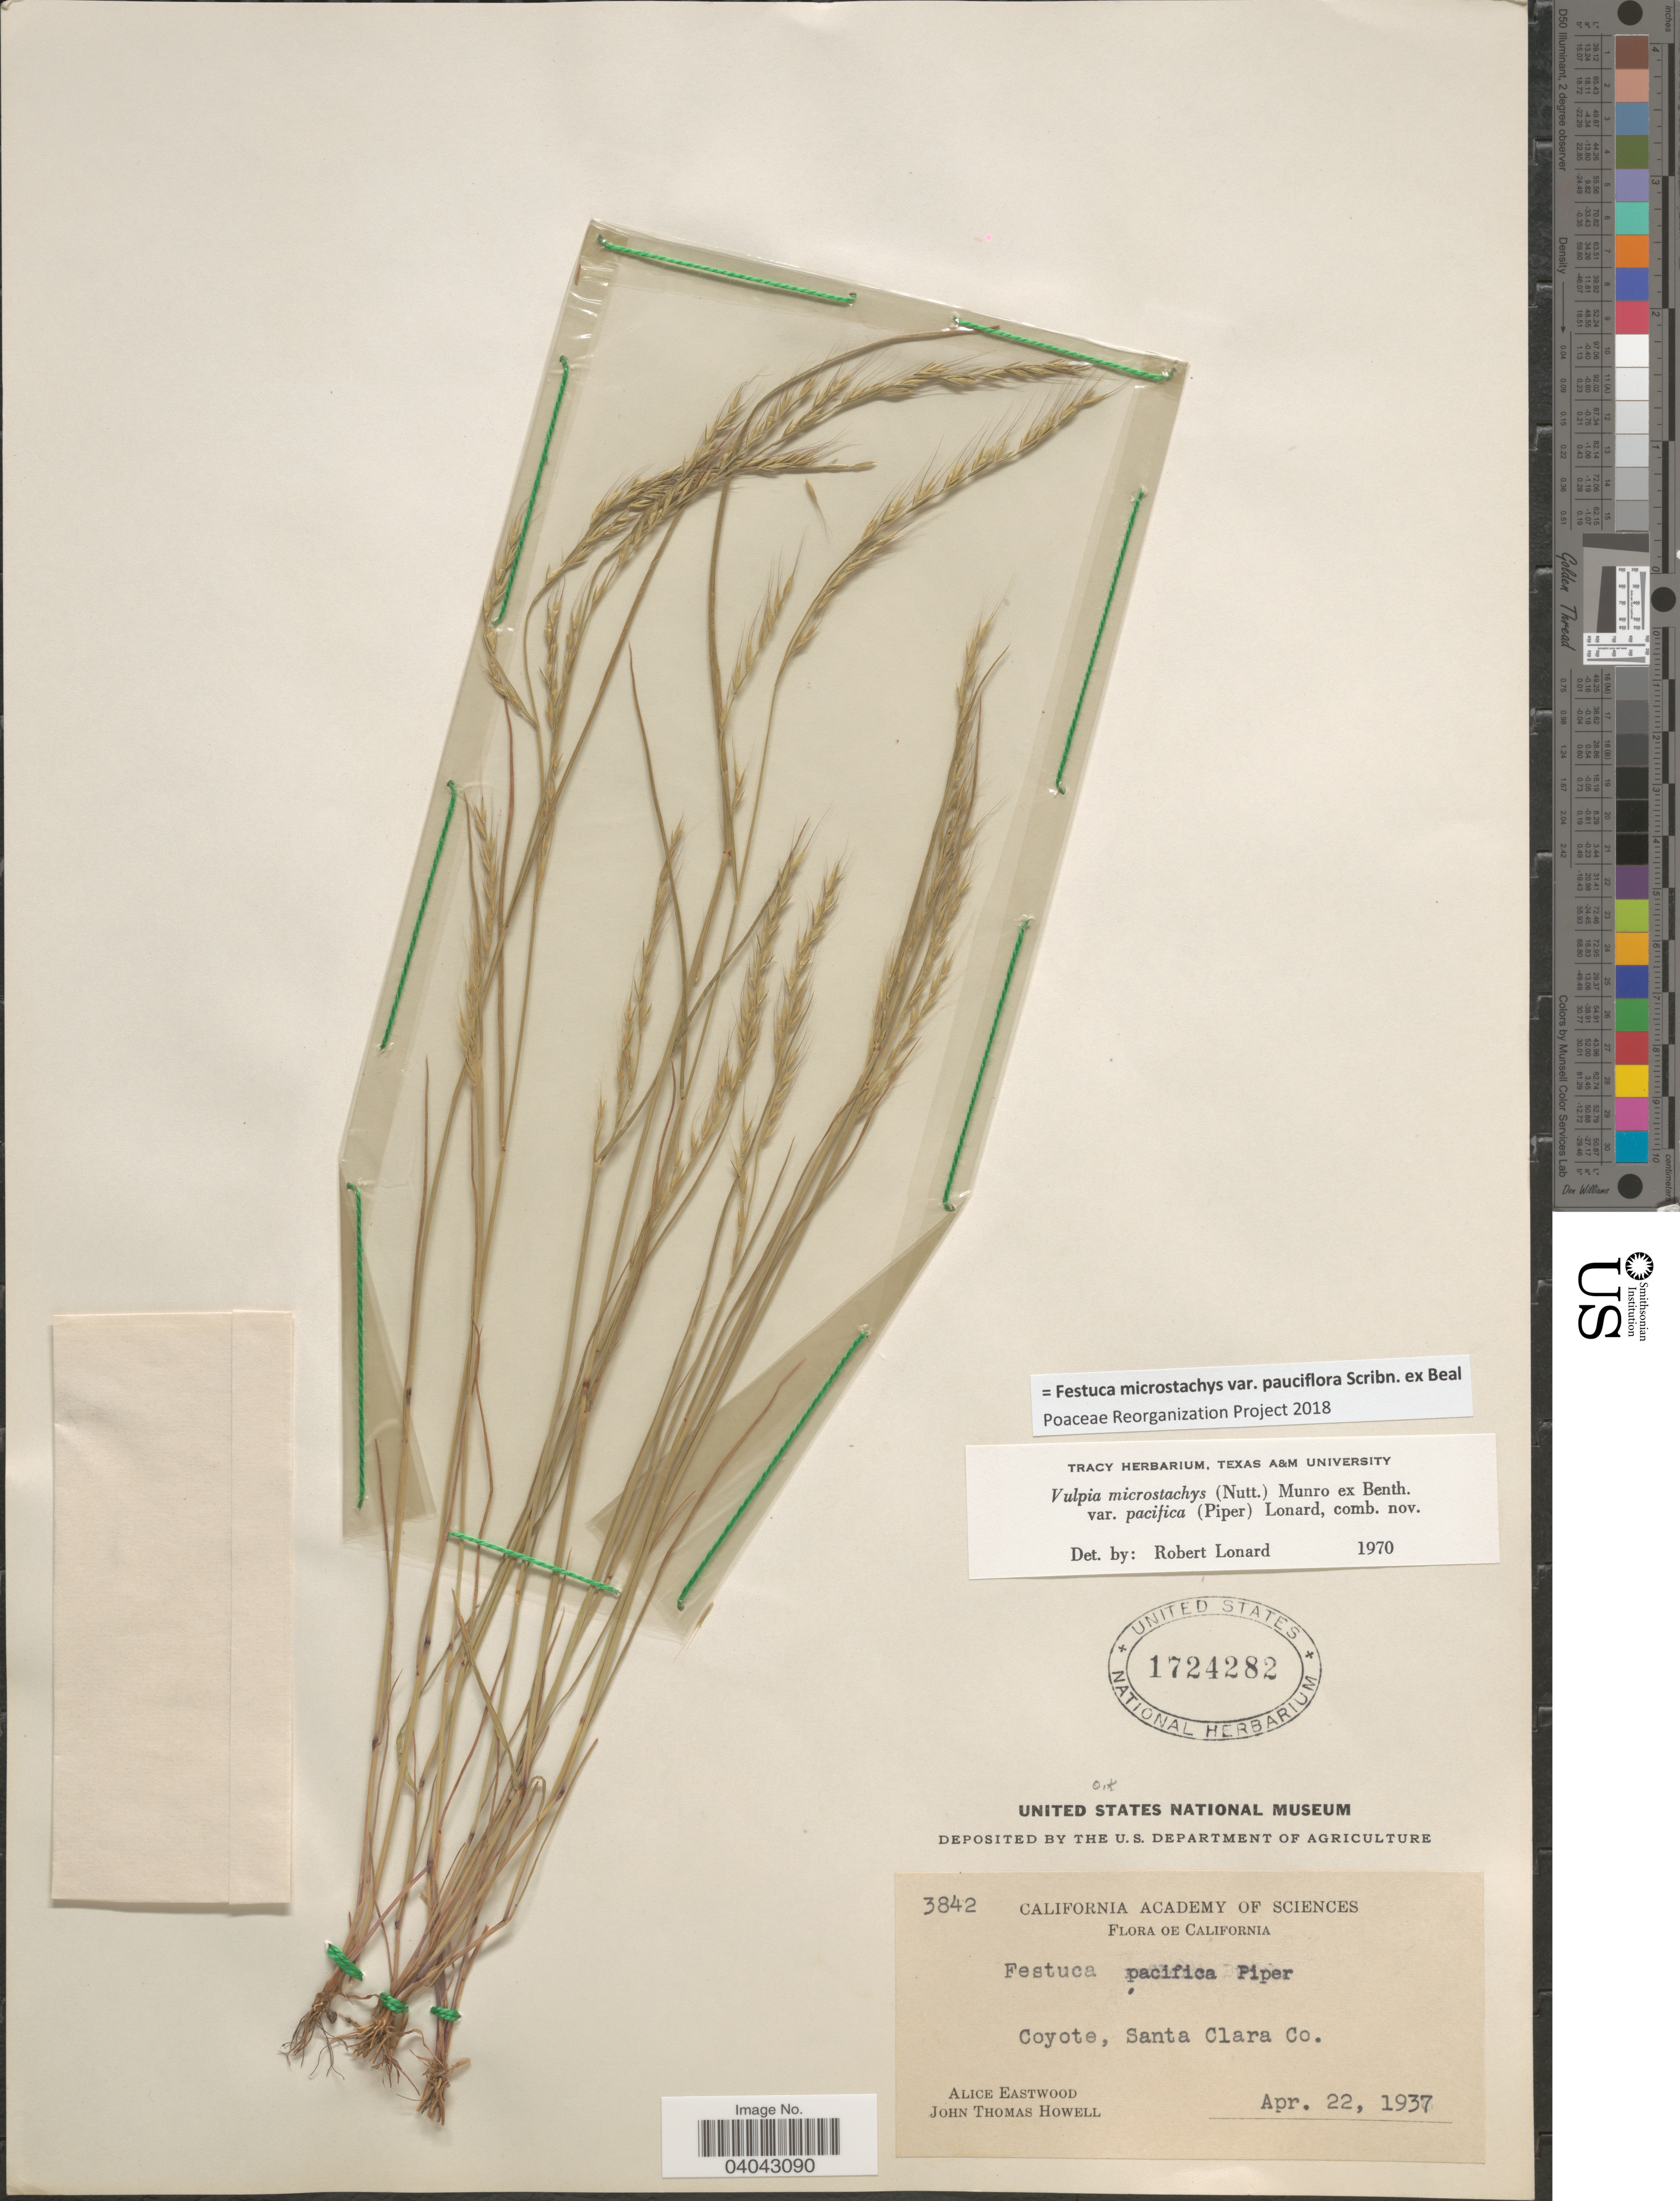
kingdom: Plantae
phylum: Tracheophyta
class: Liliopsida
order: Poales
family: Poaceae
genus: Festuca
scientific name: Festuca microstachys var. pauciflora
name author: Scribn. ex W.J. Beal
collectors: A. Eastwood & J. T. Howell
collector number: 3842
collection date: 1937-04-22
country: United States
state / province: California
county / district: Santa Clara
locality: Coyote, Santa Clara Co.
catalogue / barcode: US 1724282